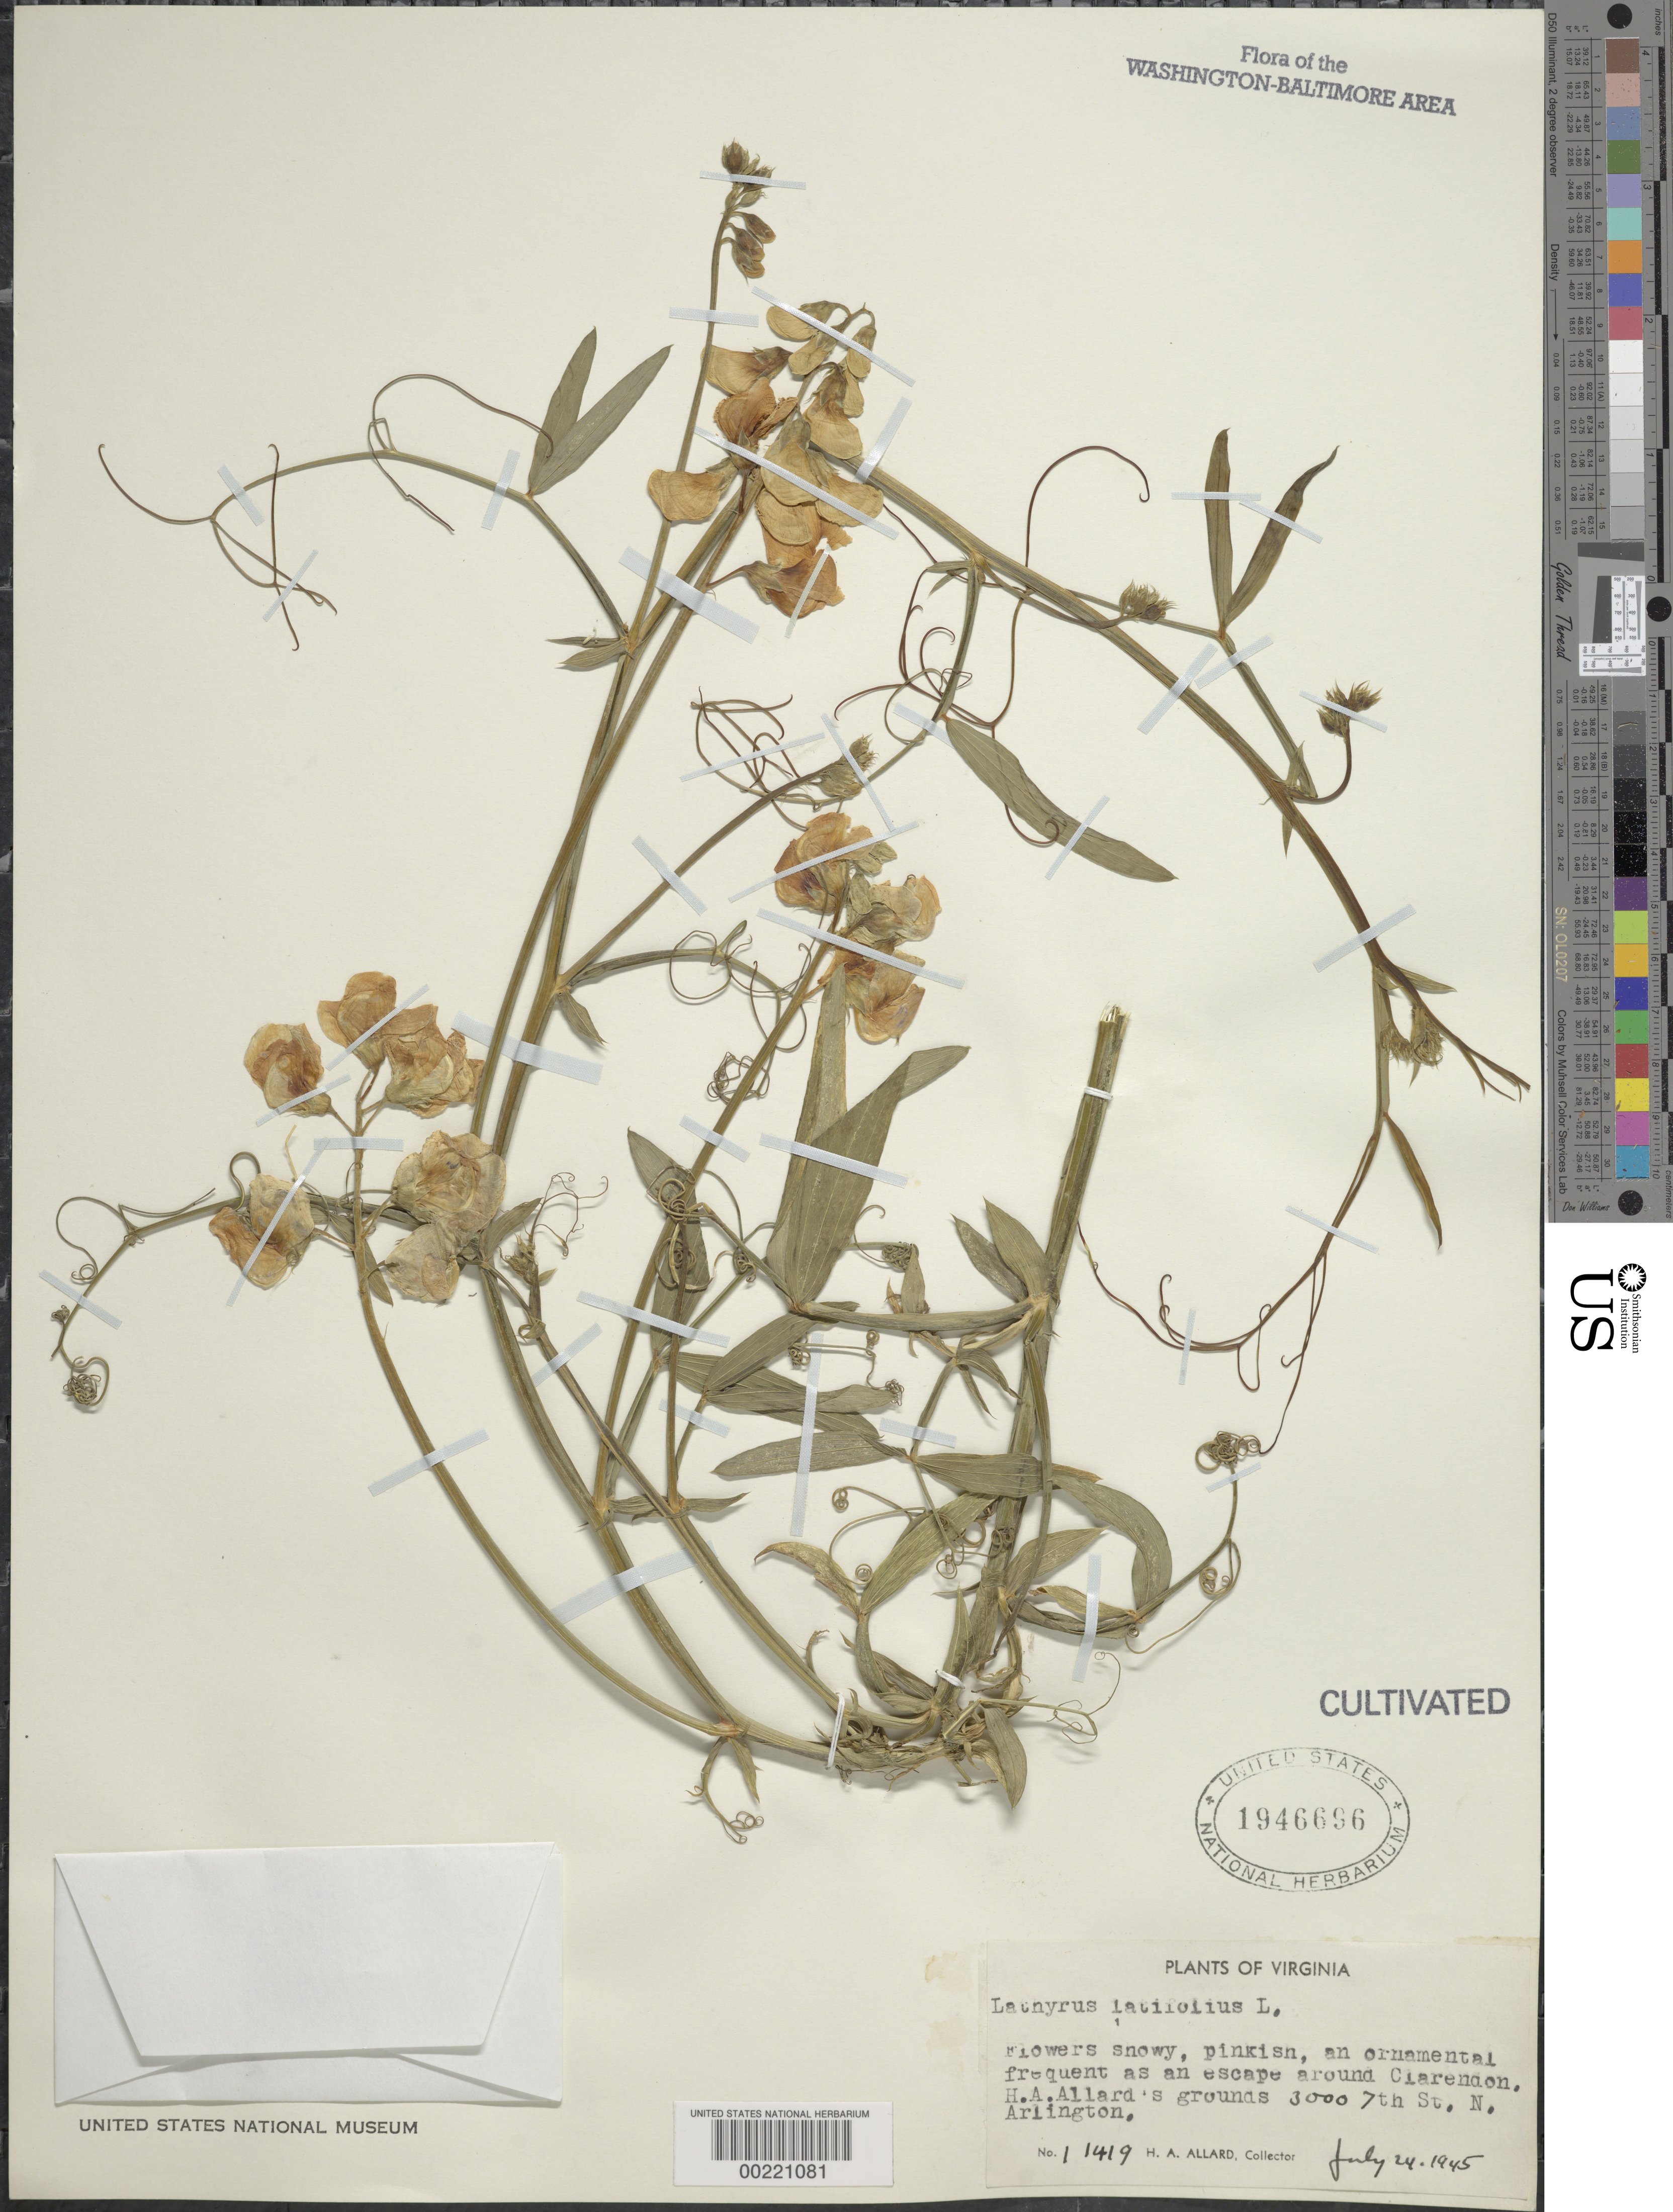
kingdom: Plantae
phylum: Tracheophyta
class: Magnoliopsida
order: Fabales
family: Fabaceae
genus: Lathyrus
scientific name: Lathyrus latifolius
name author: L.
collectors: H. A. Allard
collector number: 11419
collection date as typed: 24 Jul 1945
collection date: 1945-07-24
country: United States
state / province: Virginia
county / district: Arlington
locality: Arlington, 3000 7th st n, h.a. allard's grounds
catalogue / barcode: US 1946696